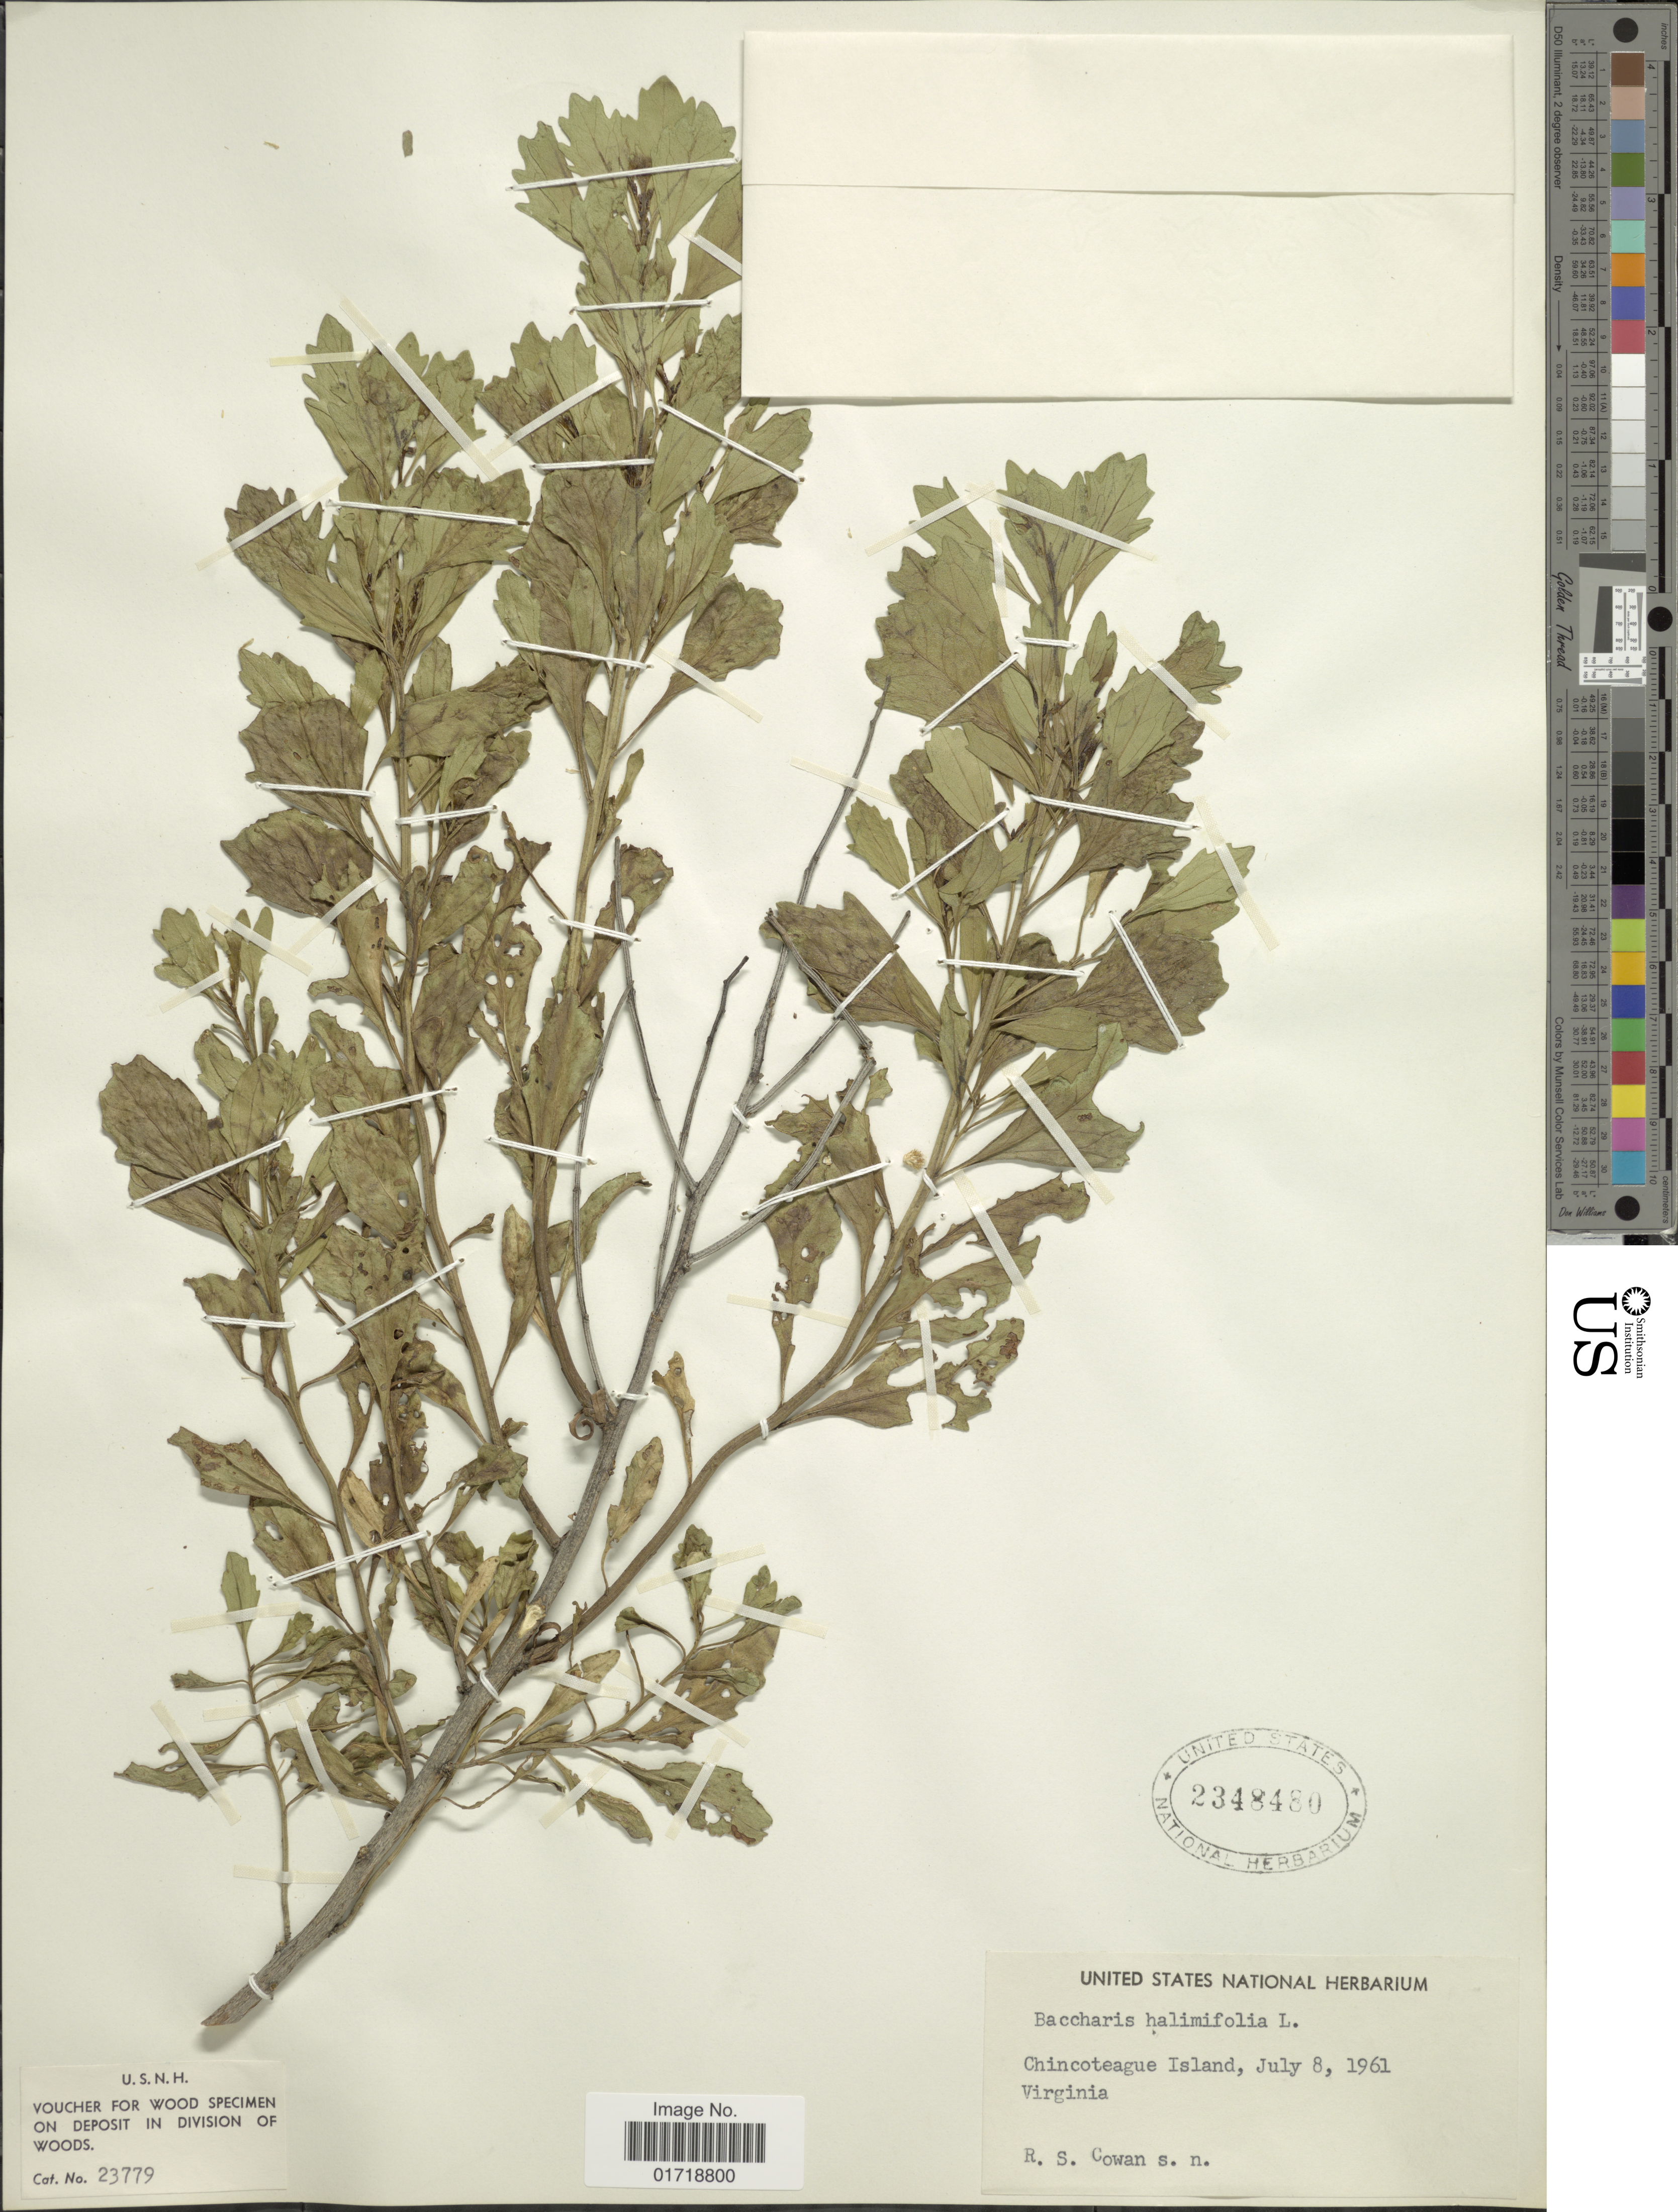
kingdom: Plantae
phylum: Tracheophyta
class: Magnoliopsida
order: Asterales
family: Asteraceae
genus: Baccharis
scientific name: Baccharis halimifolia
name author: L.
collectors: R. S. Cowan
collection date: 1961-07-08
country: United States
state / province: Virginia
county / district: Accomack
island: Chincoteague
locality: Chincoteague Island.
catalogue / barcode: US 2348480